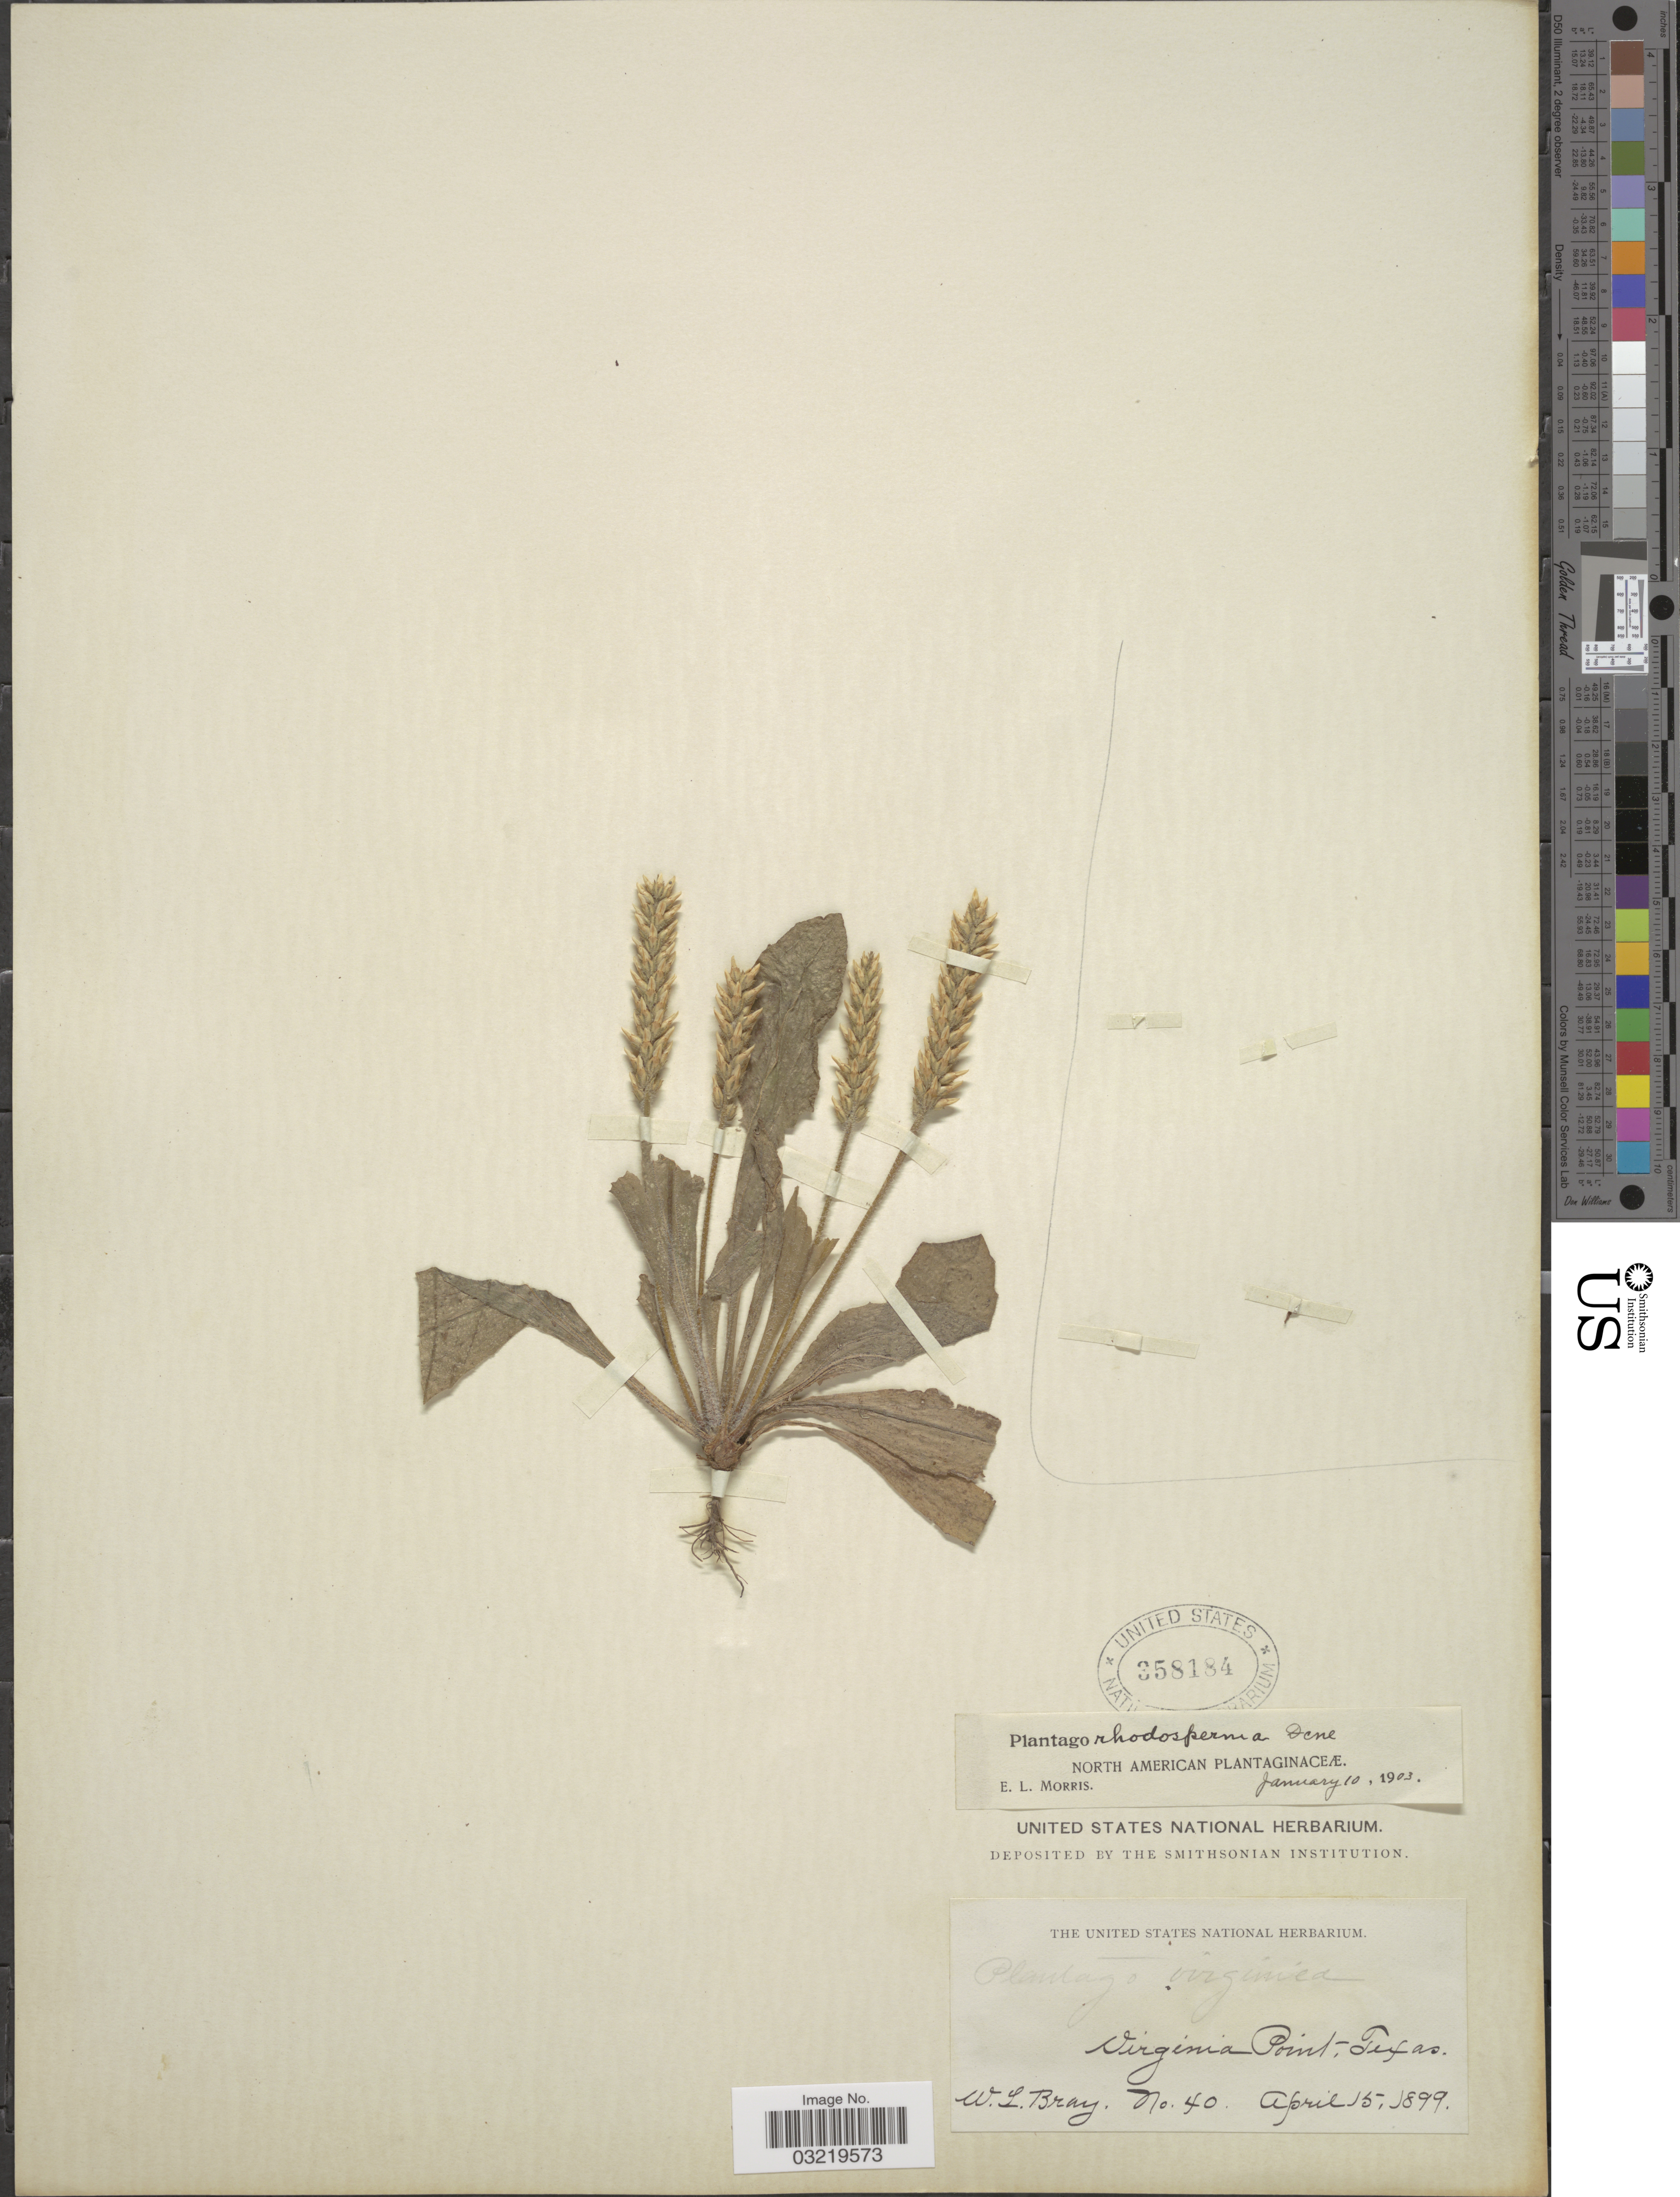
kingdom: Plantae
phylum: Tracheophyta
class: Magnoliopsida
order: Lamiales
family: Plantaginaceae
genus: Plantago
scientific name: Plantago rhodosperma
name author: Decne.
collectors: W. L. Bray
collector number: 40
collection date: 1899-04-15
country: United States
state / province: Texas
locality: Virginia Point.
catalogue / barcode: US 358184